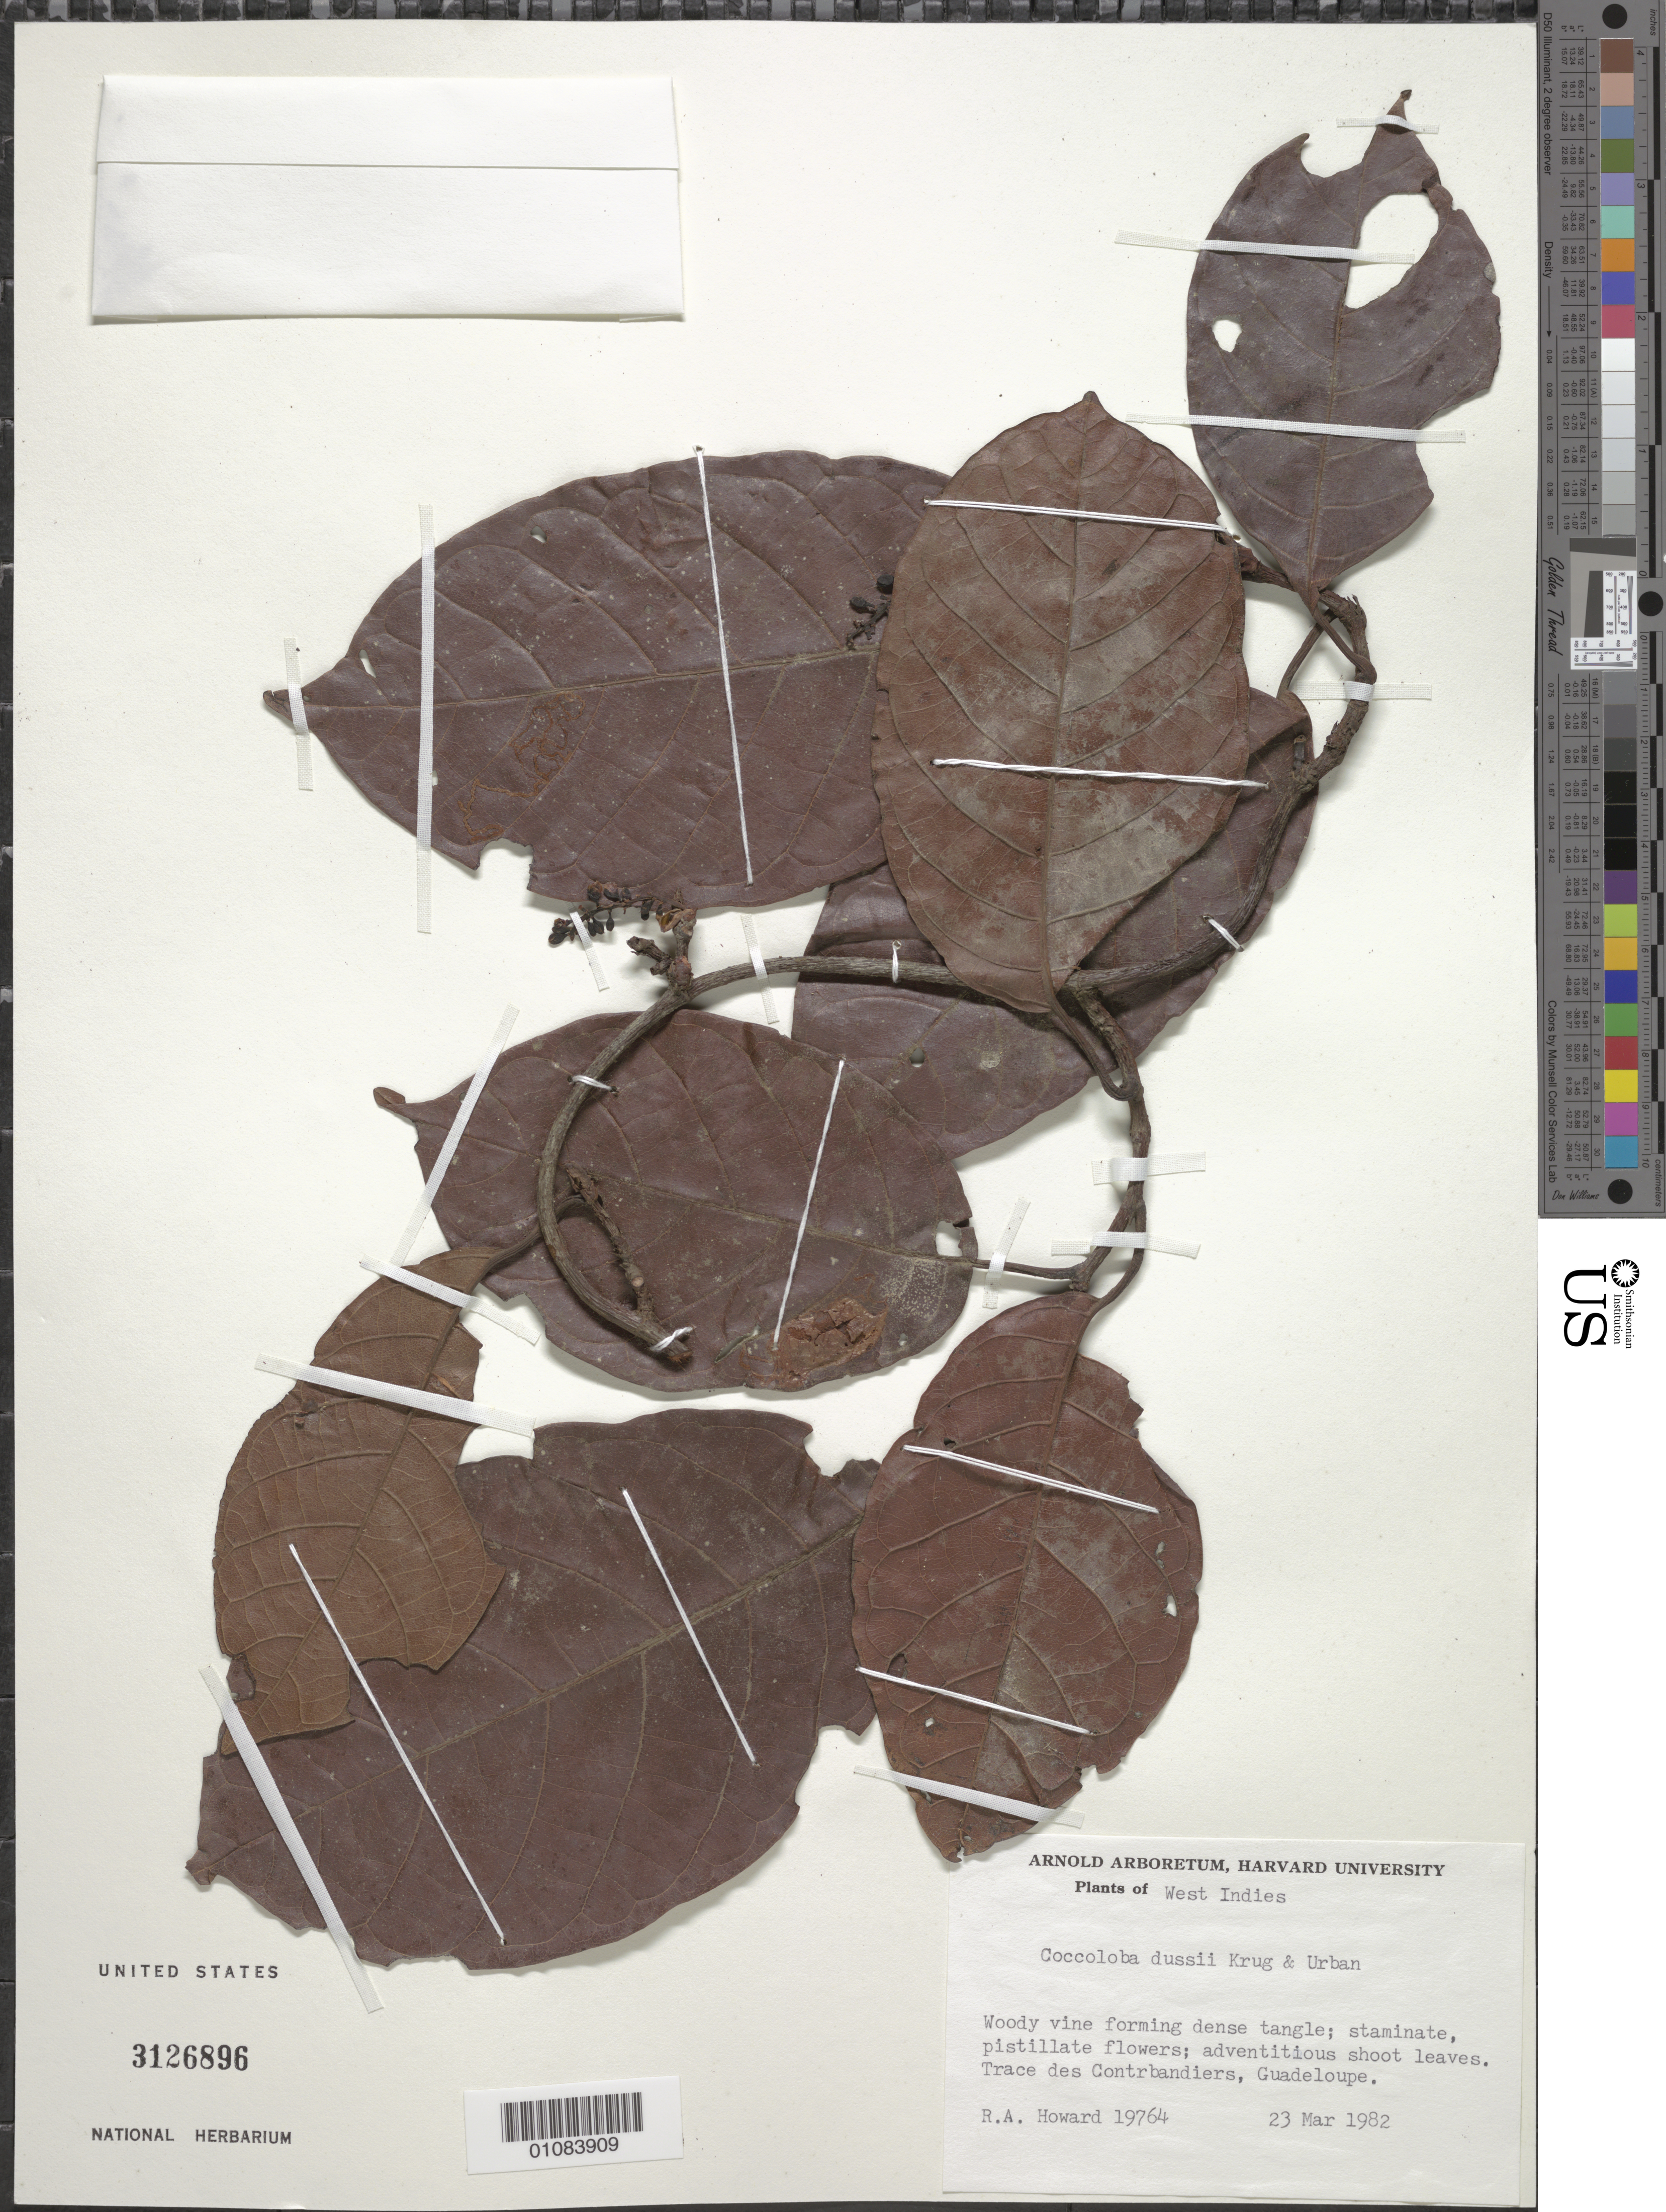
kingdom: Plantae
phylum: Tracheophyta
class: Magnoliopsida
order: Caryophyllales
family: Polygonaceae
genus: Coccoloba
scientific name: Coccoloba dussii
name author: Lindau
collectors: R. A. Howard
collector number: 19764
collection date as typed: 23 Mar 1982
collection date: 1982-03-23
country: Guadeloupe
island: Basse Terre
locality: Trace des Contrebandiers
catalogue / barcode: US 3126896